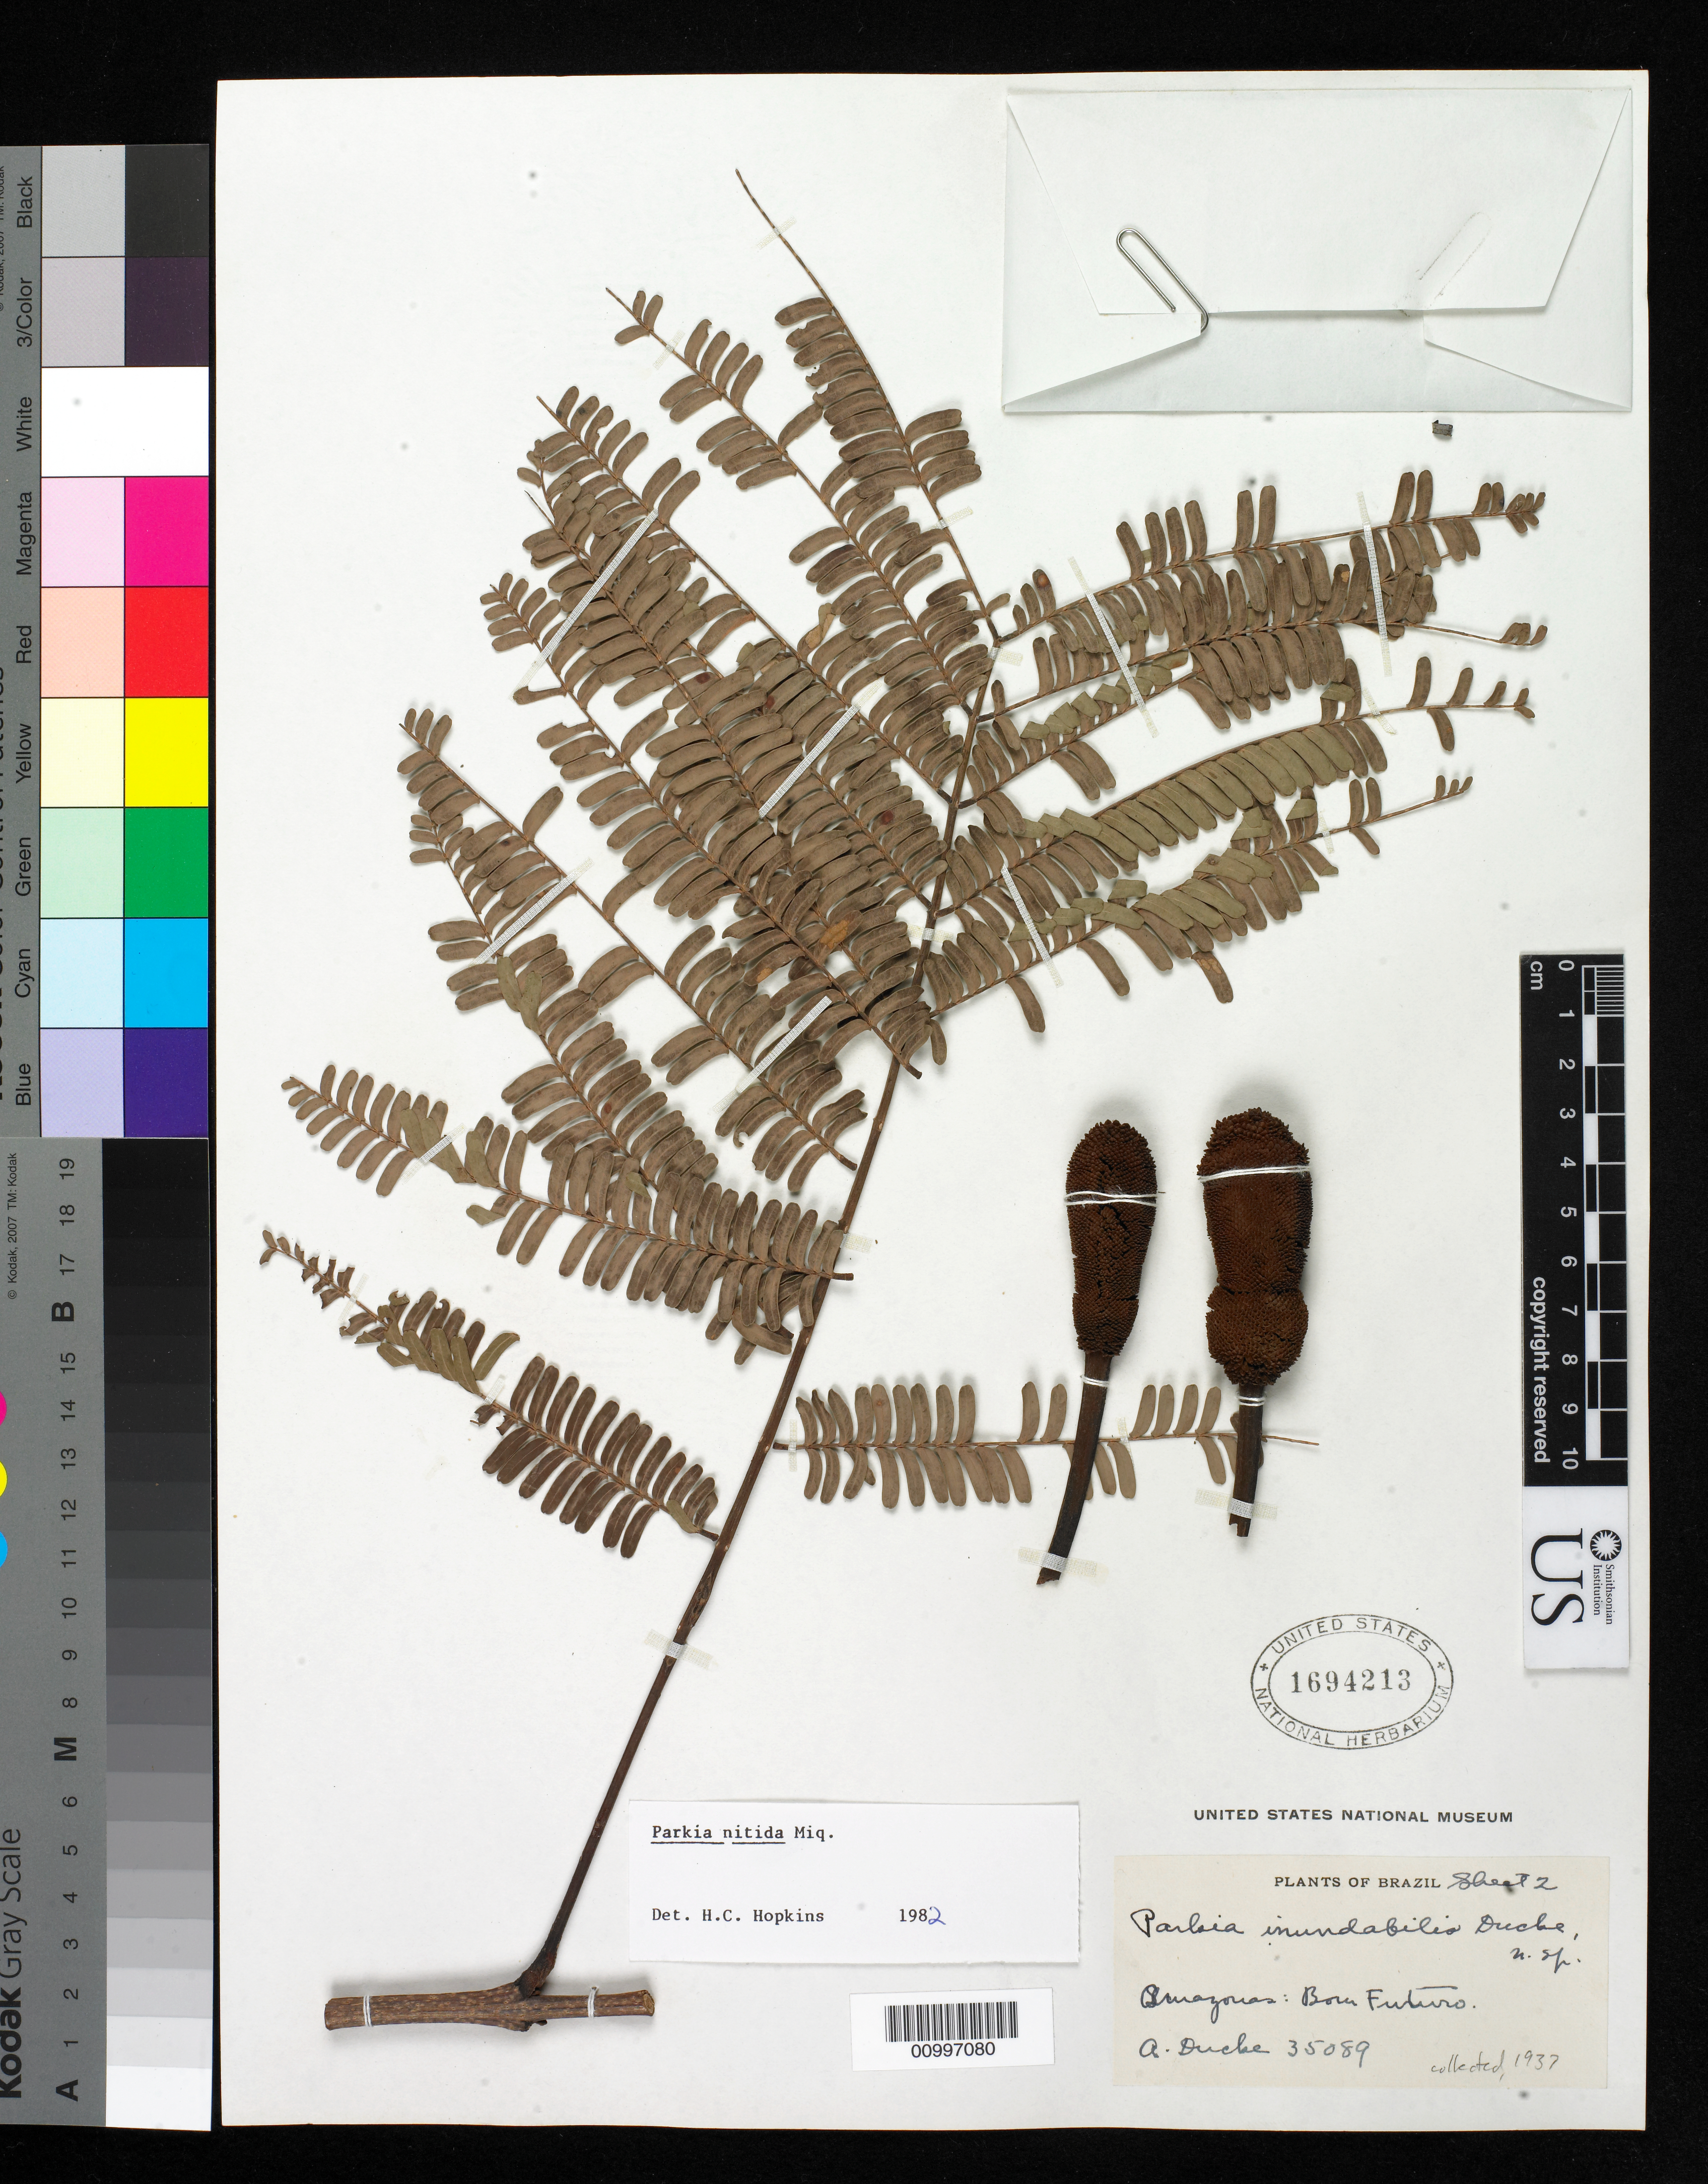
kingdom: Plantae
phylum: Tracheophyta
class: Magnoliopsida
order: Fabales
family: Fabaceae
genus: Parkia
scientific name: Parkia inundabilis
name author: Ducke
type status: Isotype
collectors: A. Ducke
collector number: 35089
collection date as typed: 1937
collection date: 1937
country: Brazil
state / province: Amazonas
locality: Bom Futuro, Rio Solimoes super S. Paulo de Olivenca ad ripam borealem.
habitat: Silva periodice inundabilis.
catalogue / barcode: US 1694213